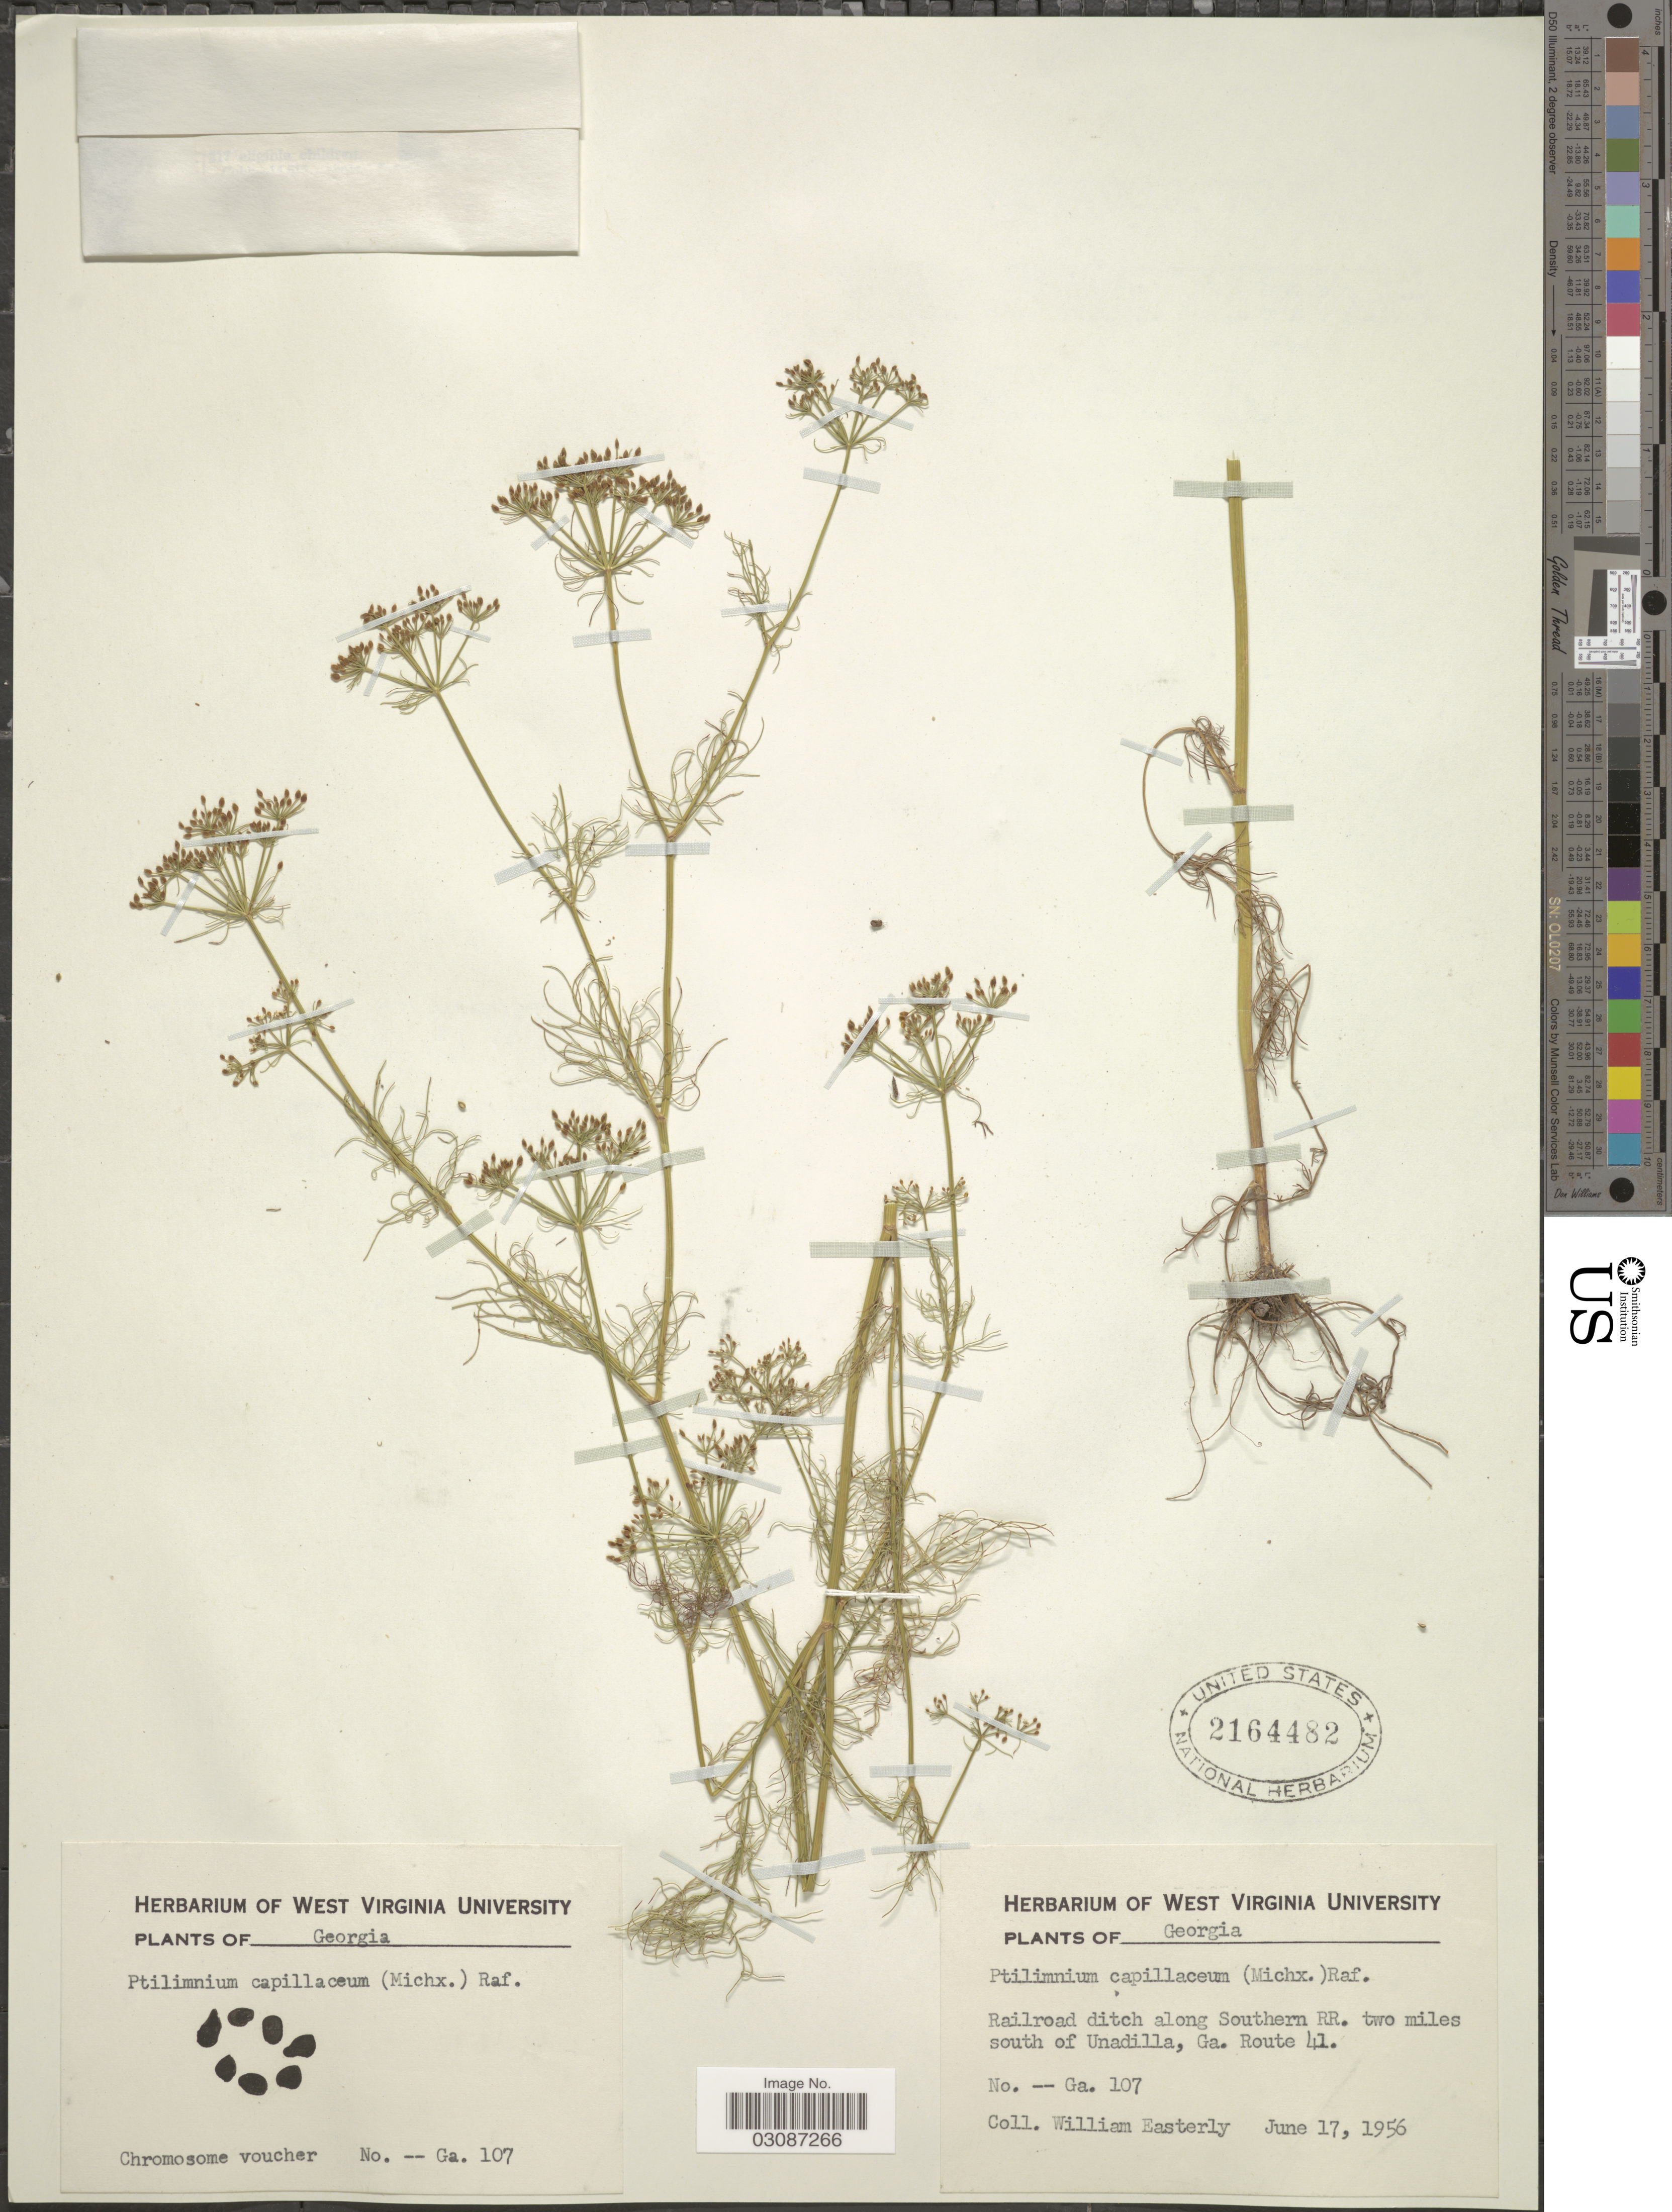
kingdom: Plantae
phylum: Tracheophyta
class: Magnoliopsida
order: Apiales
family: Apiaceae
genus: Ptilimnium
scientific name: Ptilimnium capillaceum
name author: (Michx.) Raf.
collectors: W. Easterly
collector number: Ga.107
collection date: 1956-06-17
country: United States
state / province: Georgia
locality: Railroad ditch along Southern RR. two miles south of Unadilla, Ga. Route 41.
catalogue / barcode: US 2164482